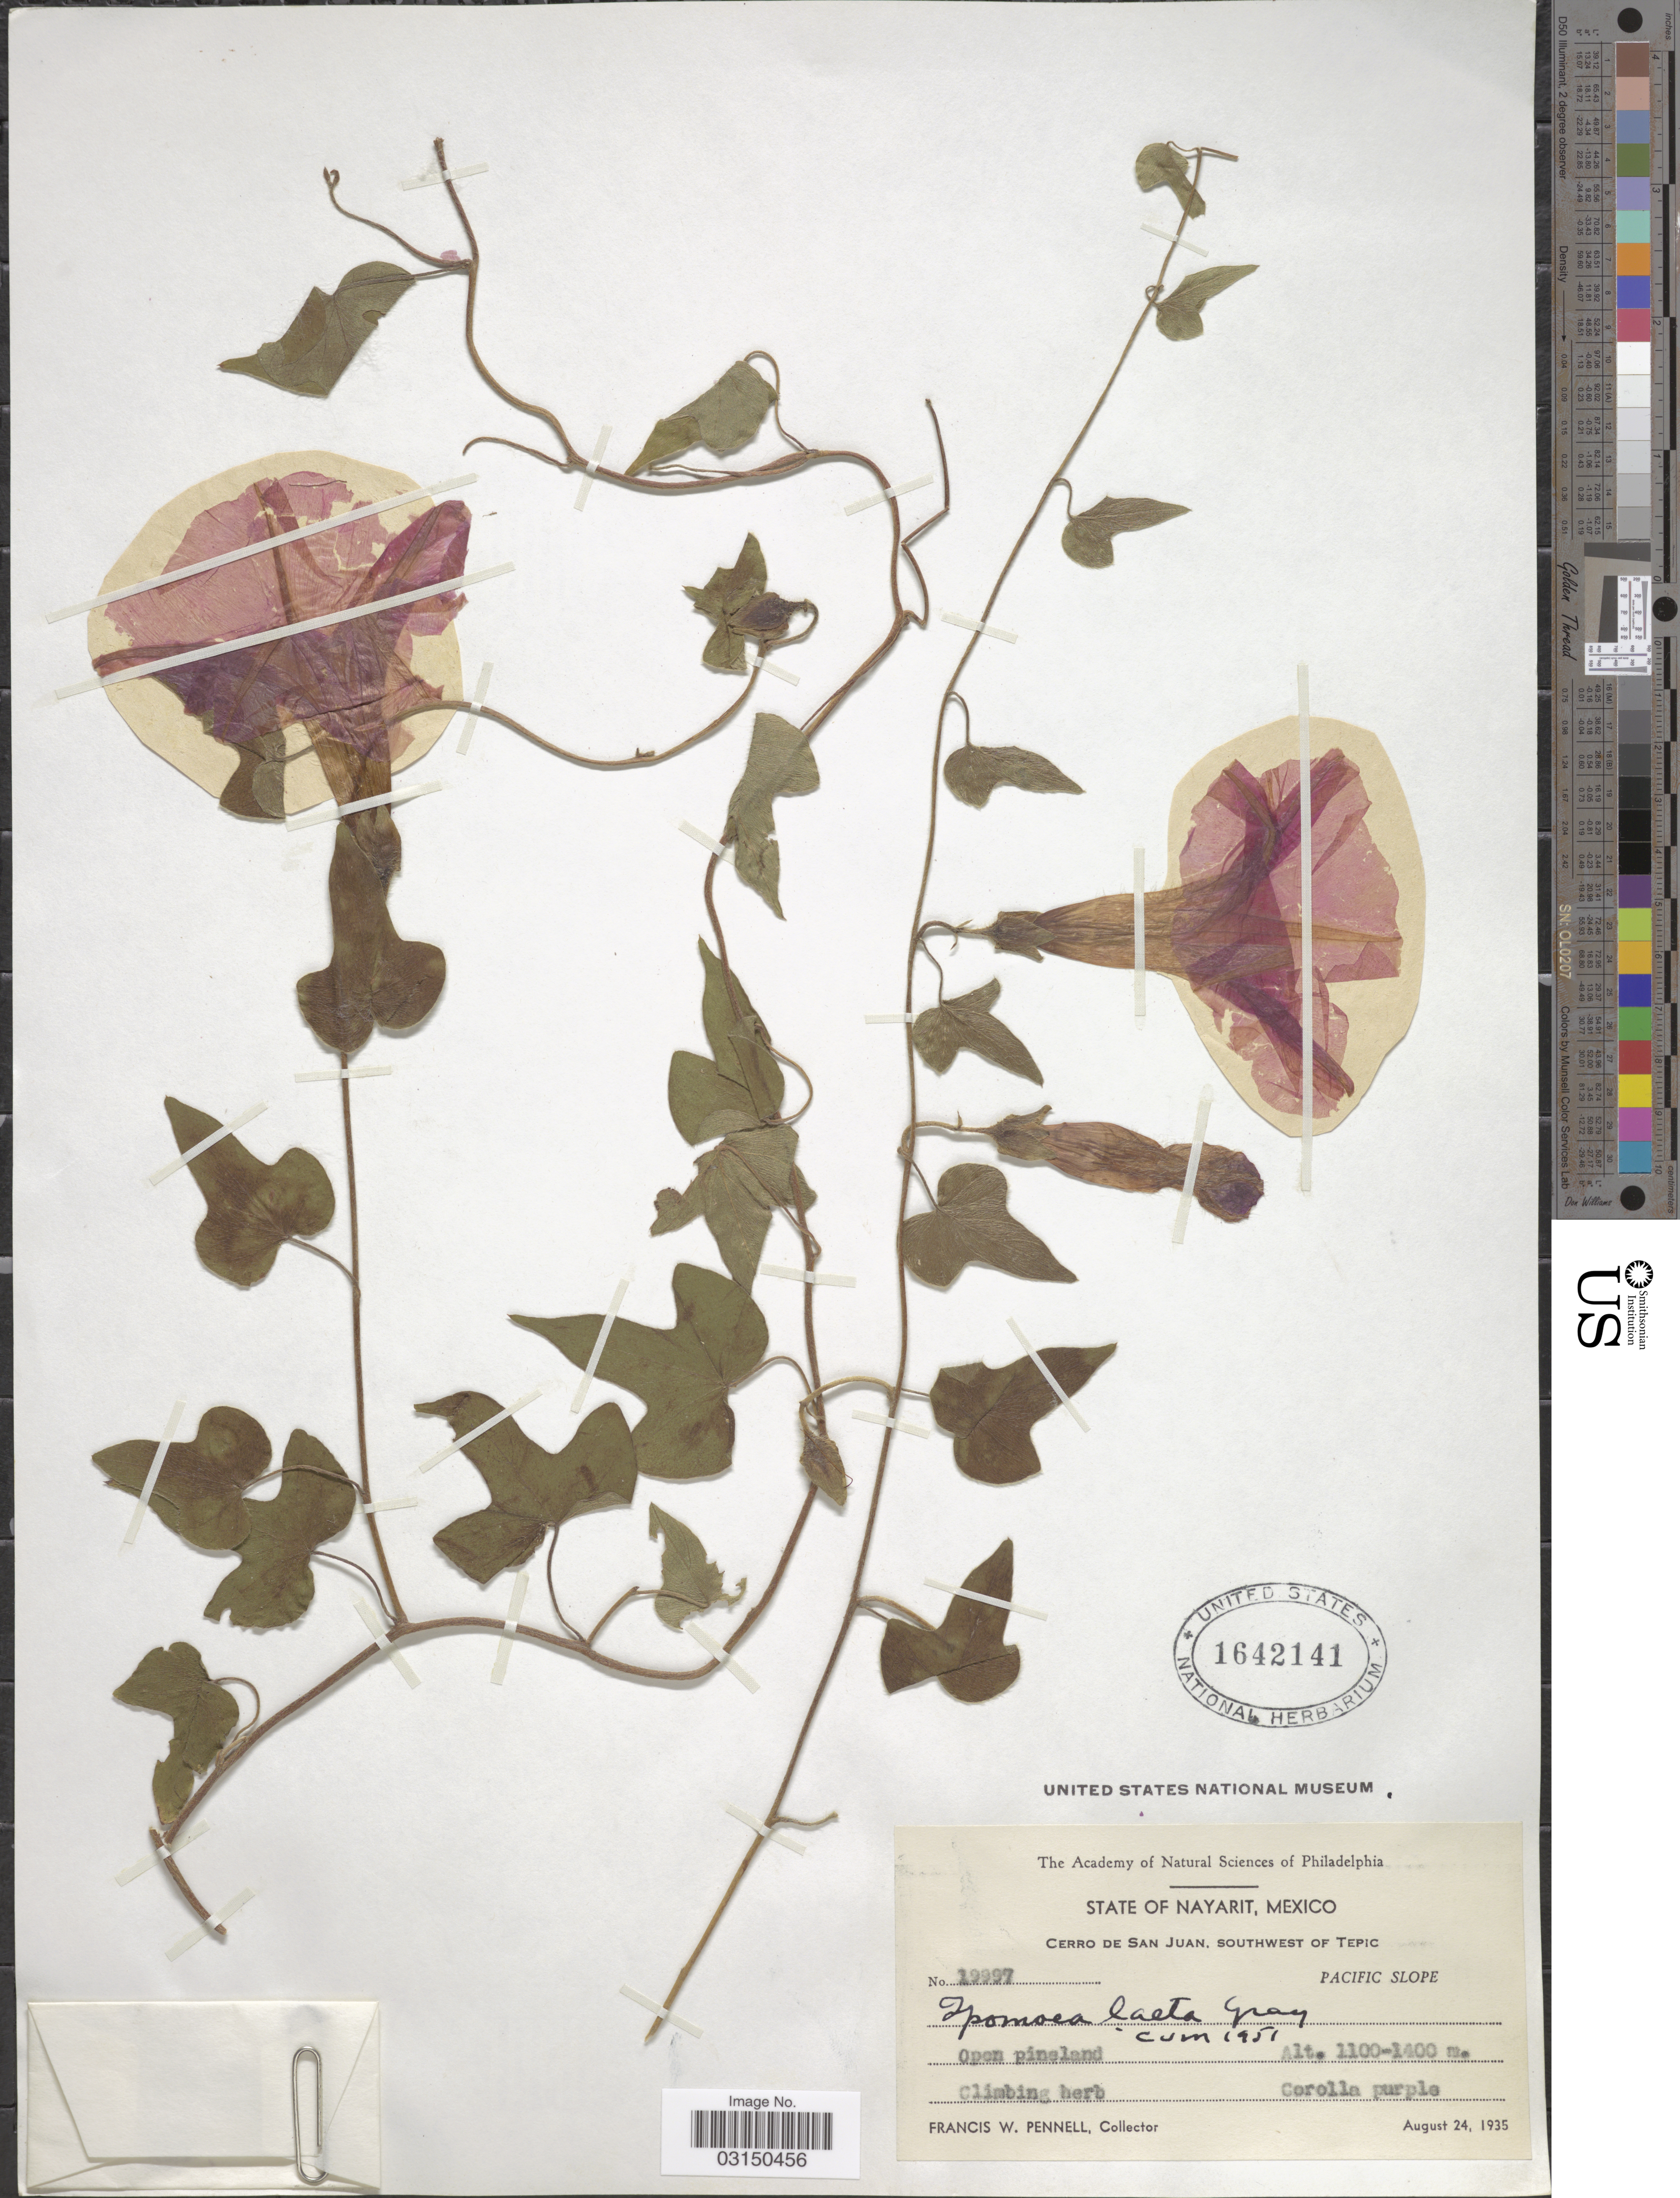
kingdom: Plantae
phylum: Tracheophyta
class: Magnoliopsida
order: Solanales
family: Convolvulaceae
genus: Ipomoea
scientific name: Ipomoea laeta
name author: A. Gray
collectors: F. W. Pennell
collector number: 19997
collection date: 1935-08-24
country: Mexico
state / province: Nayarit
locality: State of Nayarit. Cerro de San Juan, southwest of Tepic. Pacific Slope.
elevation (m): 1100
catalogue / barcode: US 1642141